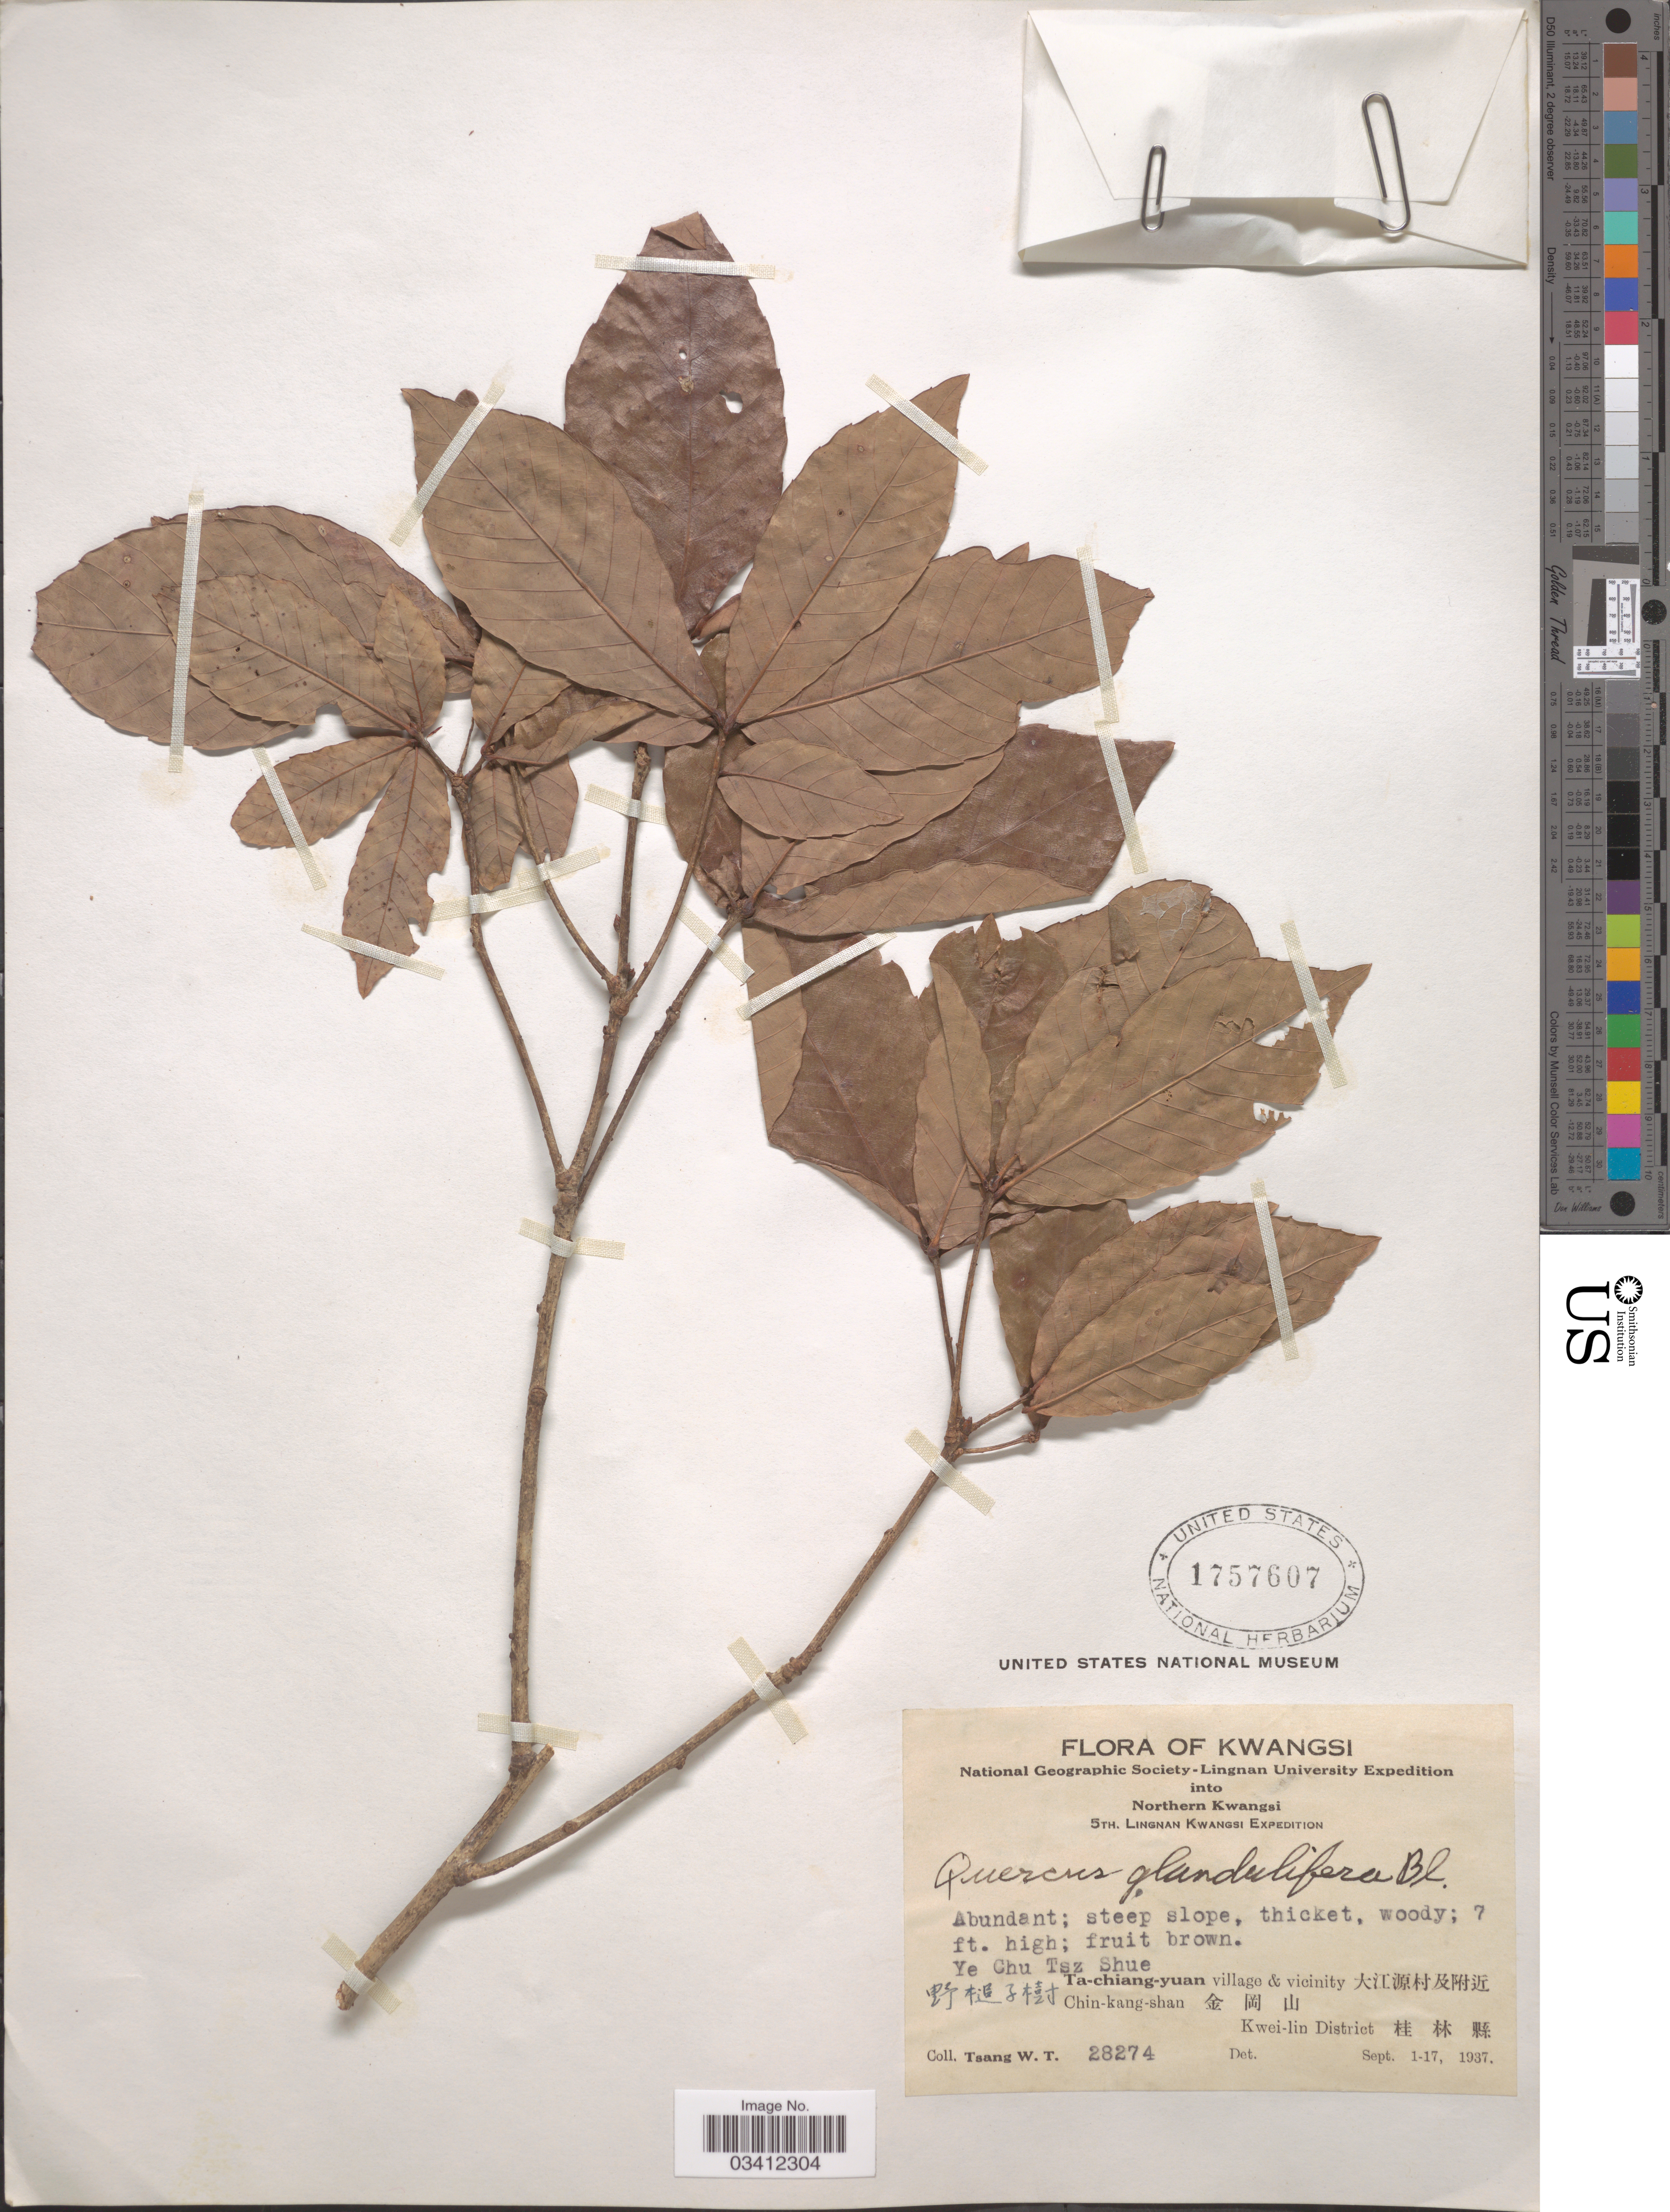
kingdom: Plantae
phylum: Tracheophyta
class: Magnoliopsida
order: Fagales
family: Fagaceae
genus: Quercus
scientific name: Quercus serrata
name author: Thunb.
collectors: W. T. Tsang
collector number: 28274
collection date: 1937-09-01/1937-09-17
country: China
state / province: Guangxi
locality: Kwangsi. Northern Kwangsi. Ye Chu Tsz Shue. X. Ta-chiang-yuan village & vicinity X. Chin-kang-shan X. Kwei-lin District X.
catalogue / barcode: US 1757607